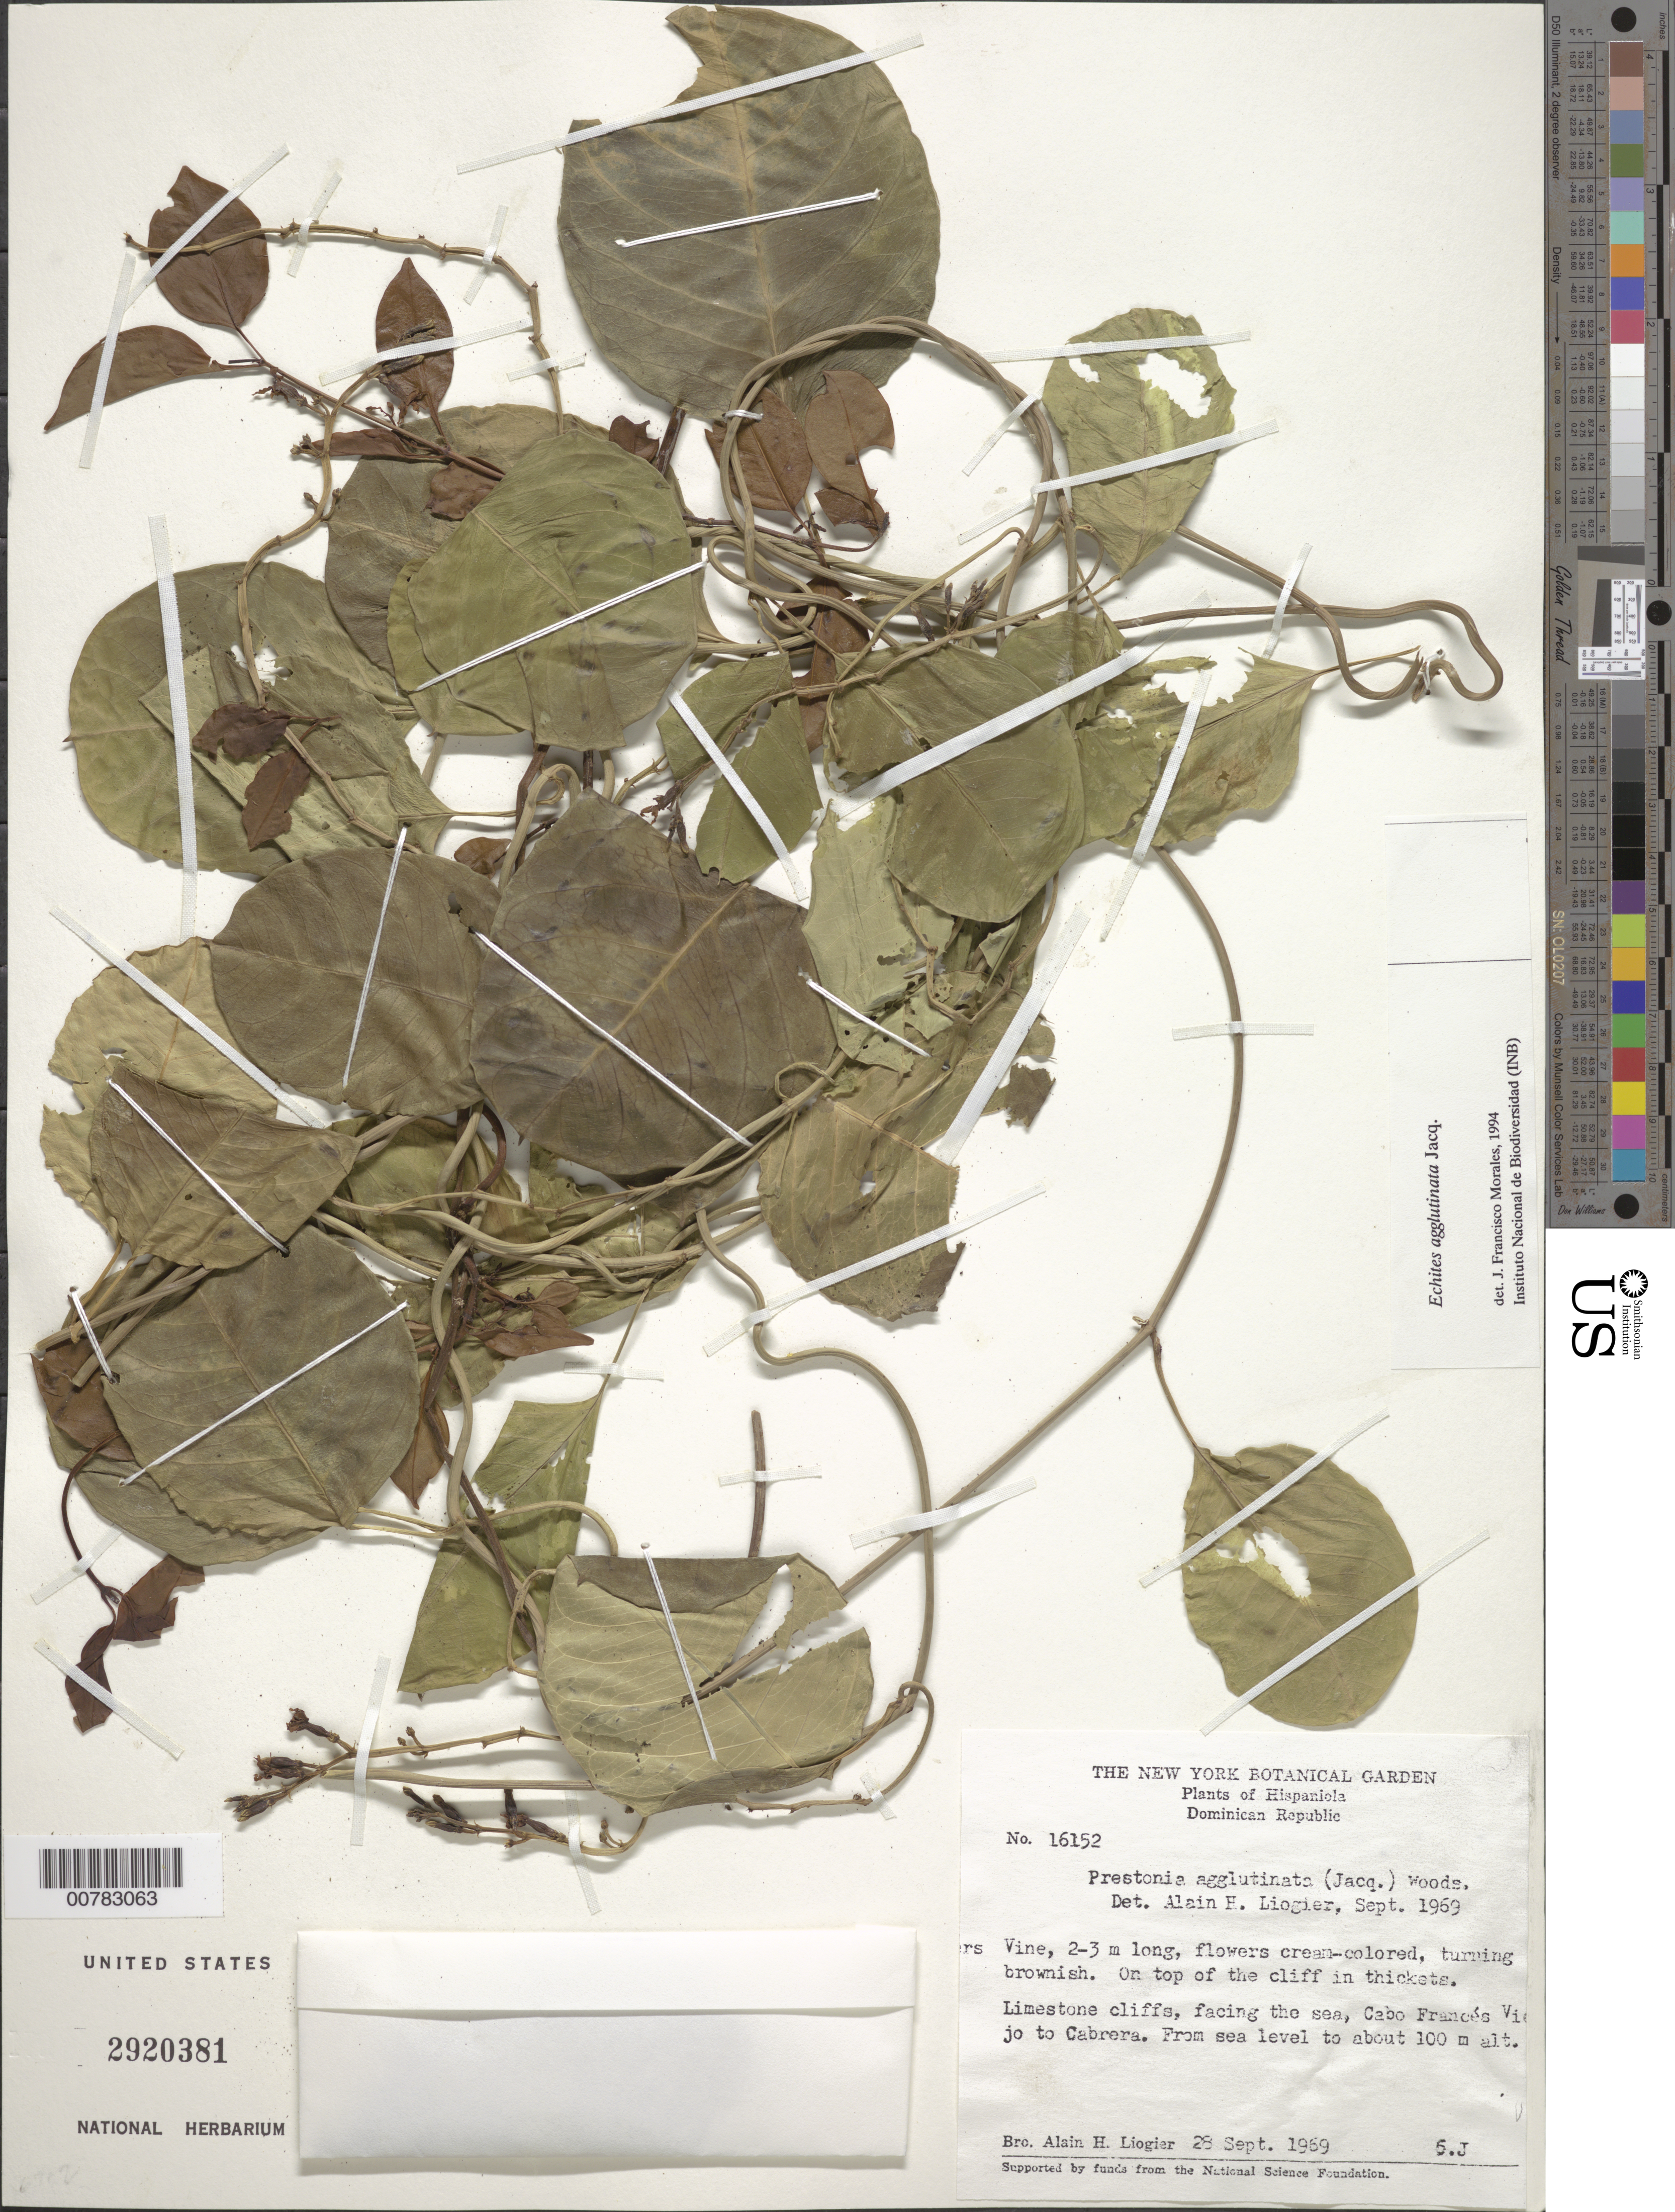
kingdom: Plantae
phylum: Tracheophyta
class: Magnoliopsida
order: Gentianales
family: Apocynaceae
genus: Echites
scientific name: Echites agglutinatus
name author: Jacq.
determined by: Morales, J. F.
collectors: A. H. Liogier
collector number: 16152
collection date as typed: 28 Sep 1969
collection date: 1969-09-28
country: Dominican Republic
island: Hispaniola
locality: Cabo Francós Viejo to Cabrera, facing the sea.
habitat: Limestone cliffs, on top of the cliff in thickets.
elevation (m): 0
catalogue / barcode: US 2920381